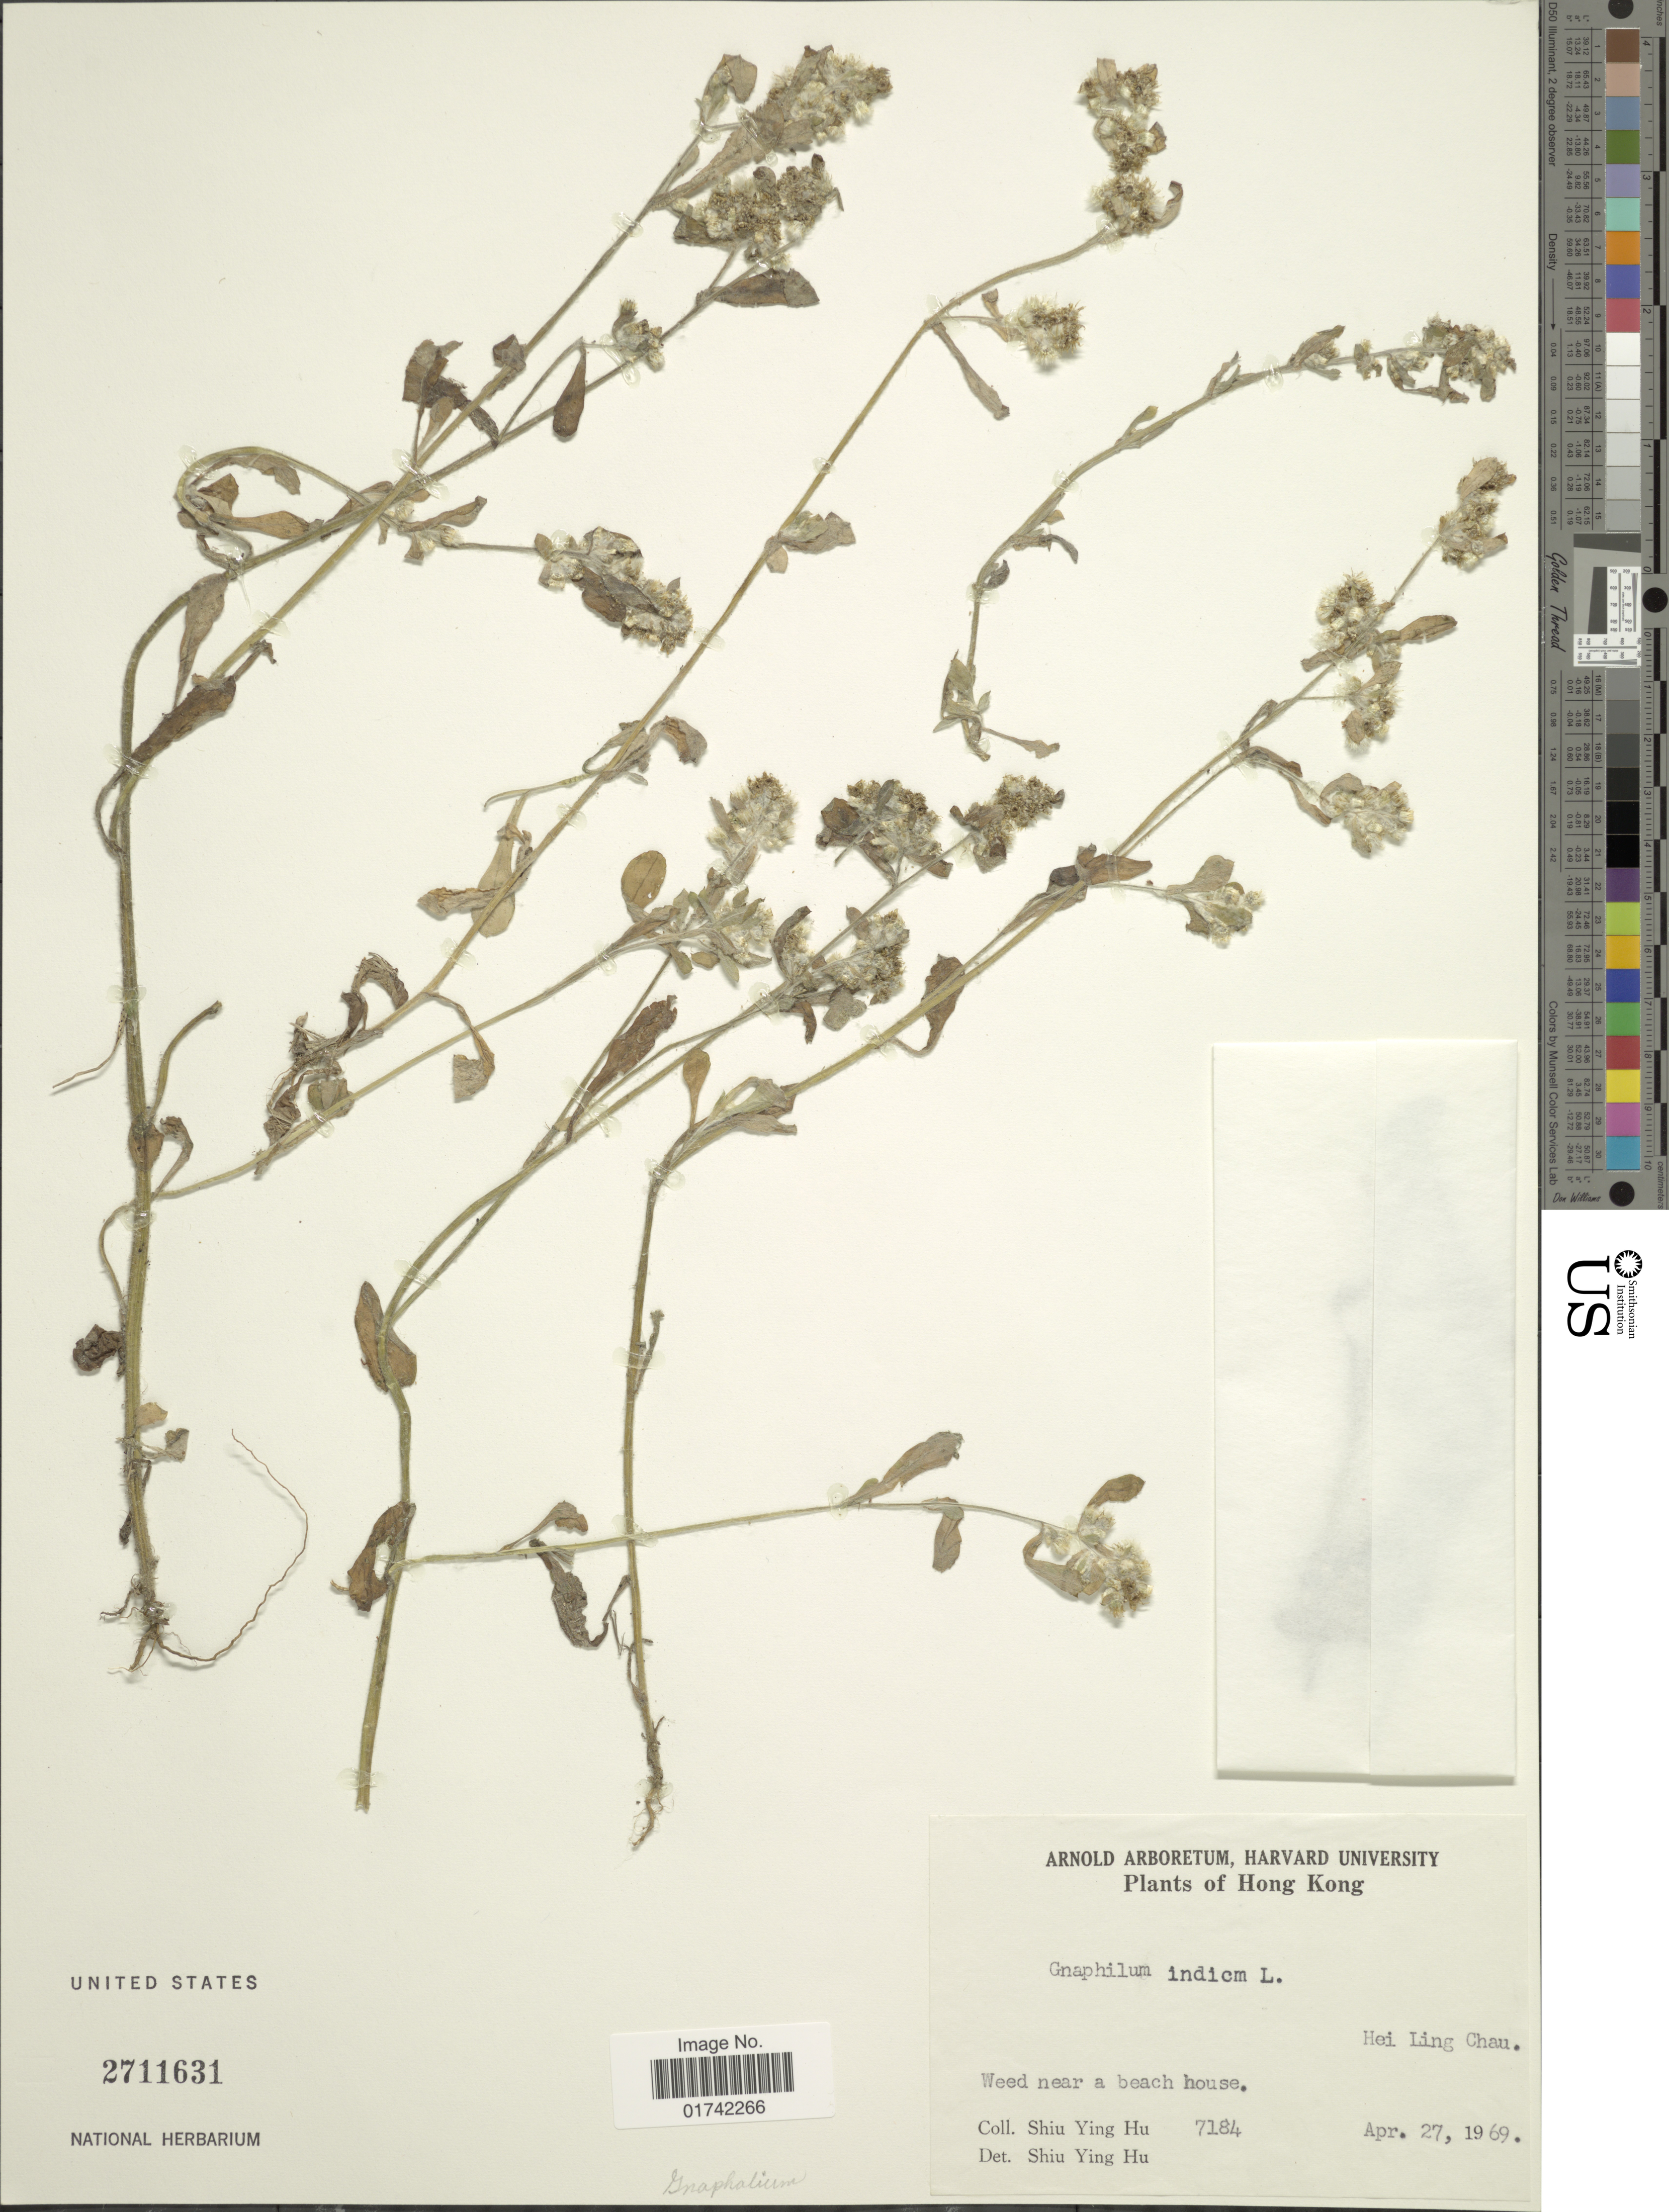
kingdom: Plantae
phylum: Tracheophyta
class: Magnoliopsida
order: Asterales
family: Asteraceae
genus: Helichrysum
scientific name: Helichrysum indicum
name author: (L.) Grierson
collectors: S. Y. Hu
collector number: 7184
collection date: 1969-04-27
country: China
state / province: Hong Kong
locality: Hei Ling Chau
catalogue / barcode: US 2711631